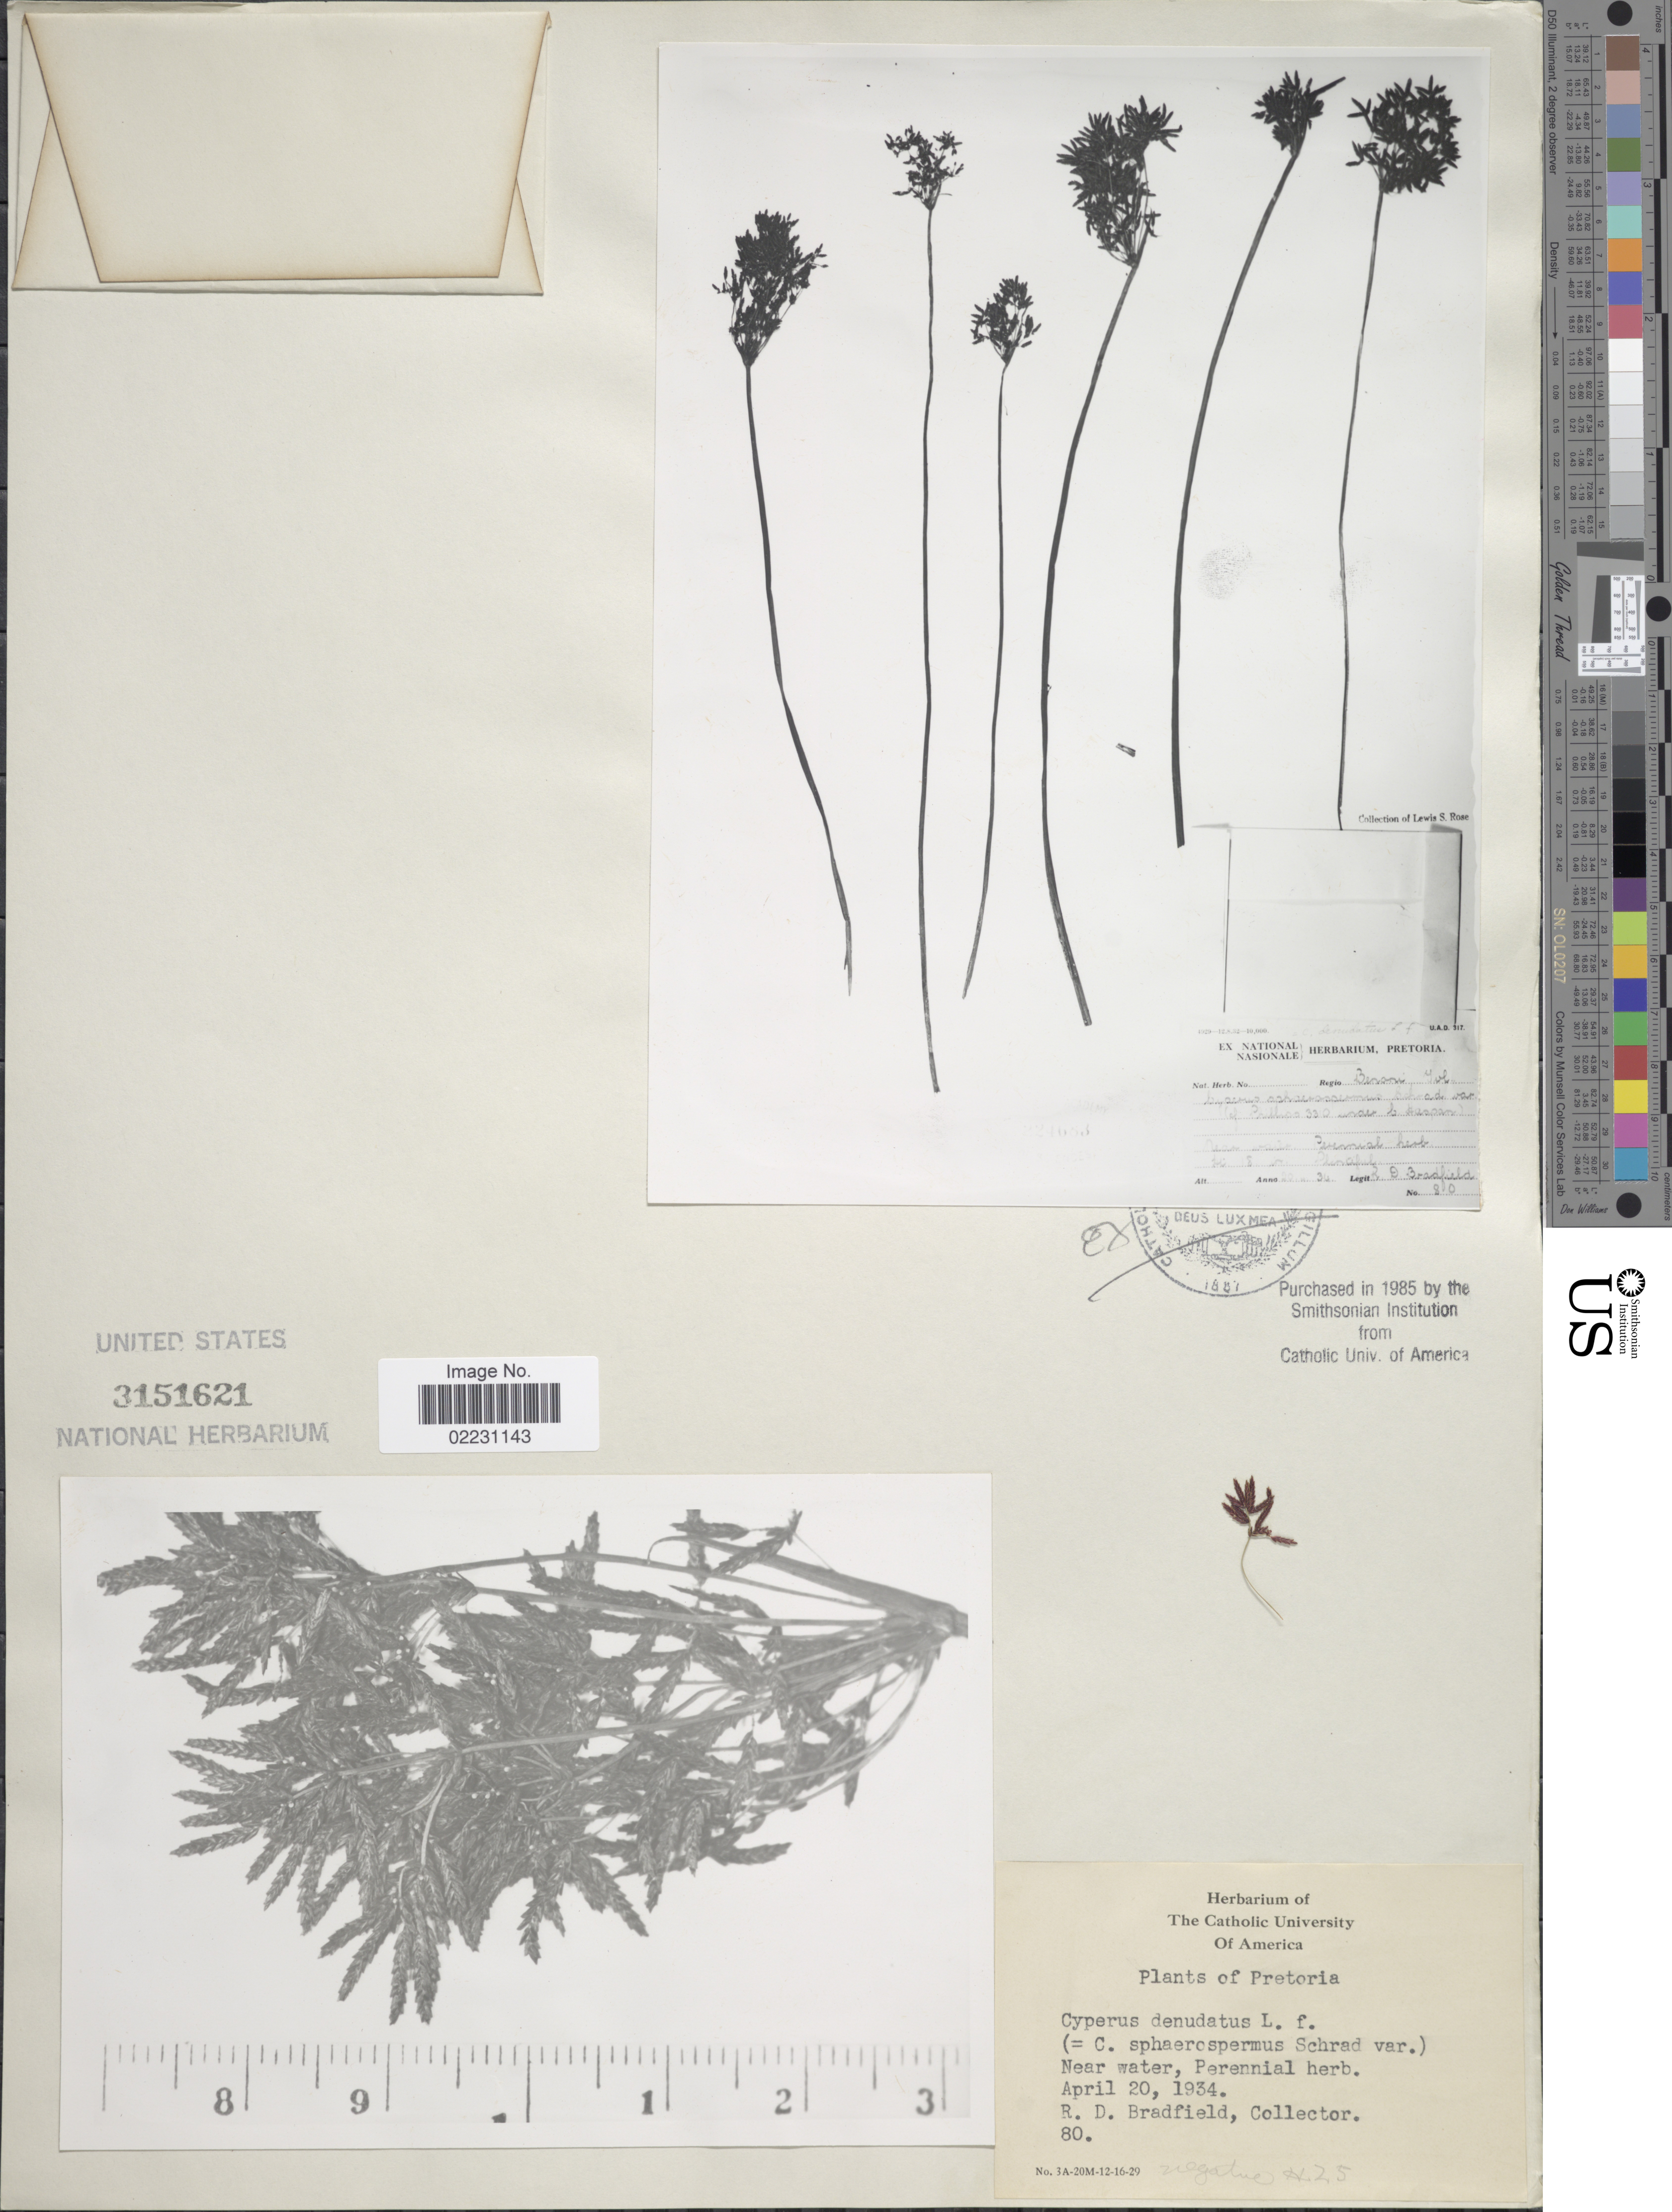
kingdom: Plantae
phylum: Tracheophyta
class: Liliopsida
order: Poales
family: Cyperaceae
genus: Cyperus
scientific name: Cyperus denudatus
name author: L. f.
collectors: R. Bradfield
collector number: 80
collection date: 1934-04-20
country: South Africa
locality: Pretoria. Near Water. Perenial herb.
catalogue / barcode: US 3151621